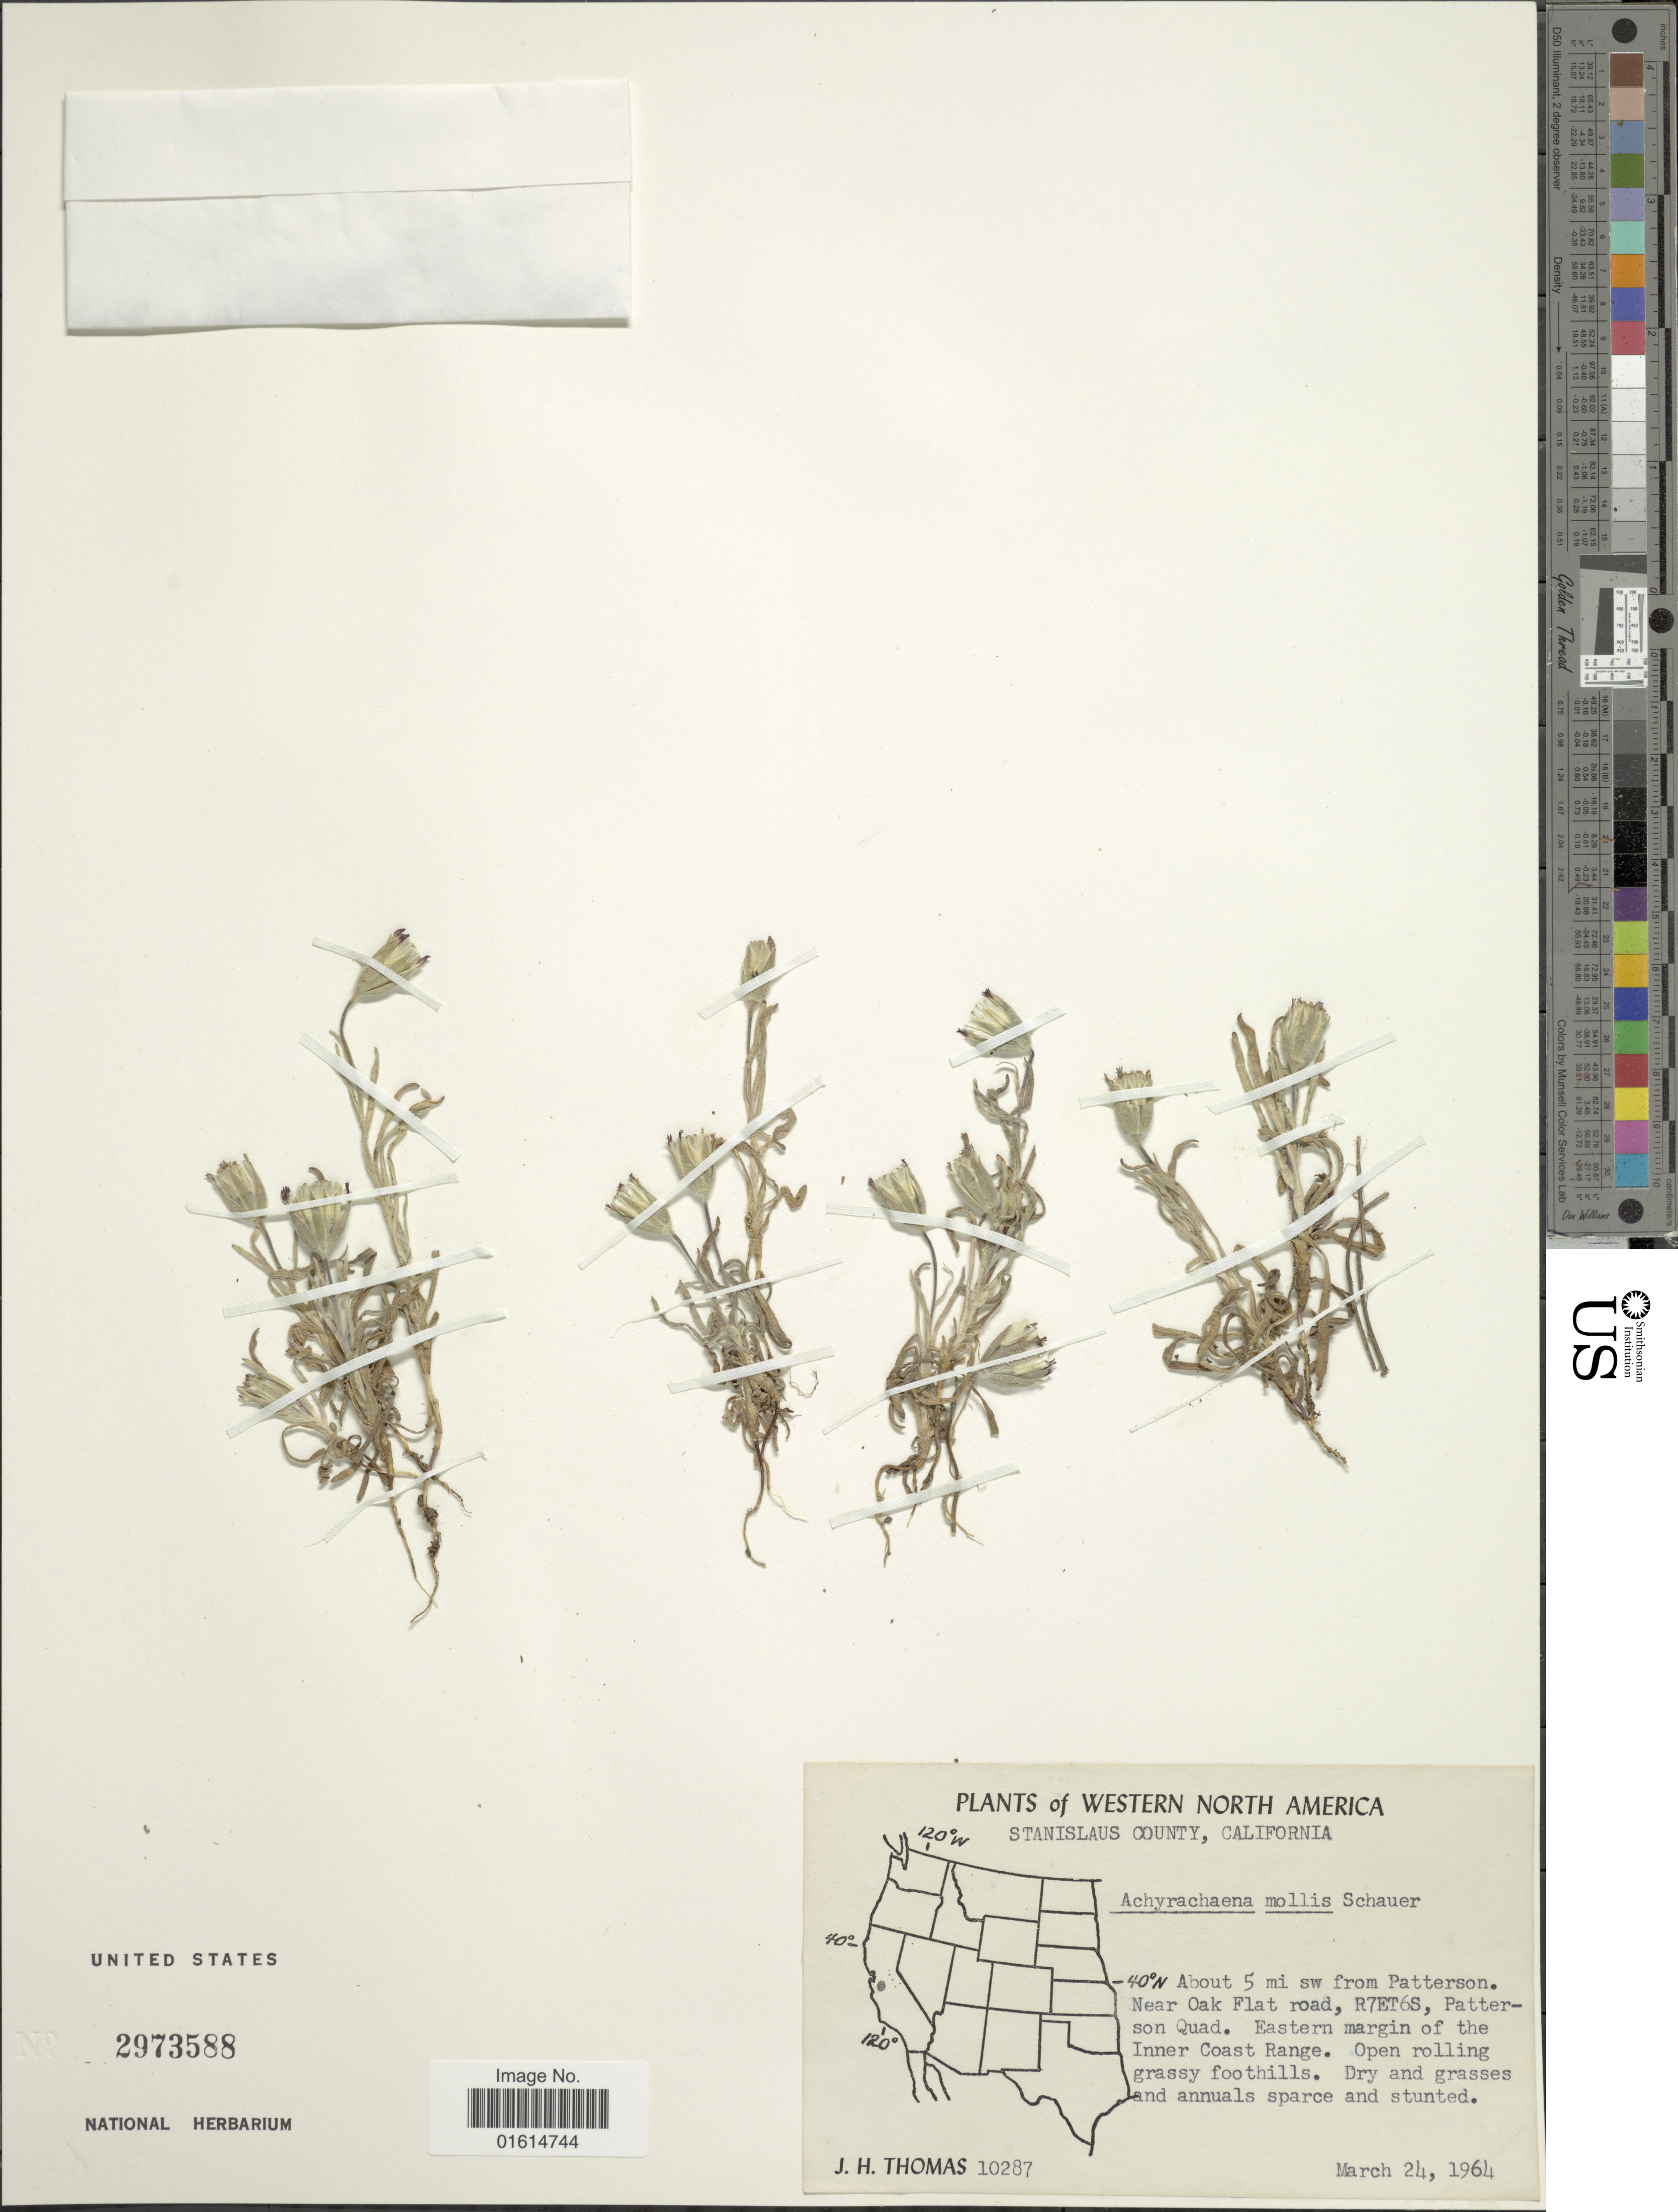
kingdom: Plantae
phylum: Tracheophyta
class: Magnoliopsida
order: Asterales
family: Asteraceae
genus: Achyrachaena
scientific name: Achyrachaena mollis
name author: Schauer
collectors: J. H. Thomas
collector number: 10287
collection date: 1964-03-24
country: United States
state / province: California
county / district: Stanislaus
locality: Western North America, Stanislaus County, about 5 mi. sw from Patterson, near Oak Flat road, R7ET6S, Patterson Quad, eastern margin of the Inner Coast Range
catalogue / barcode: US 2973588